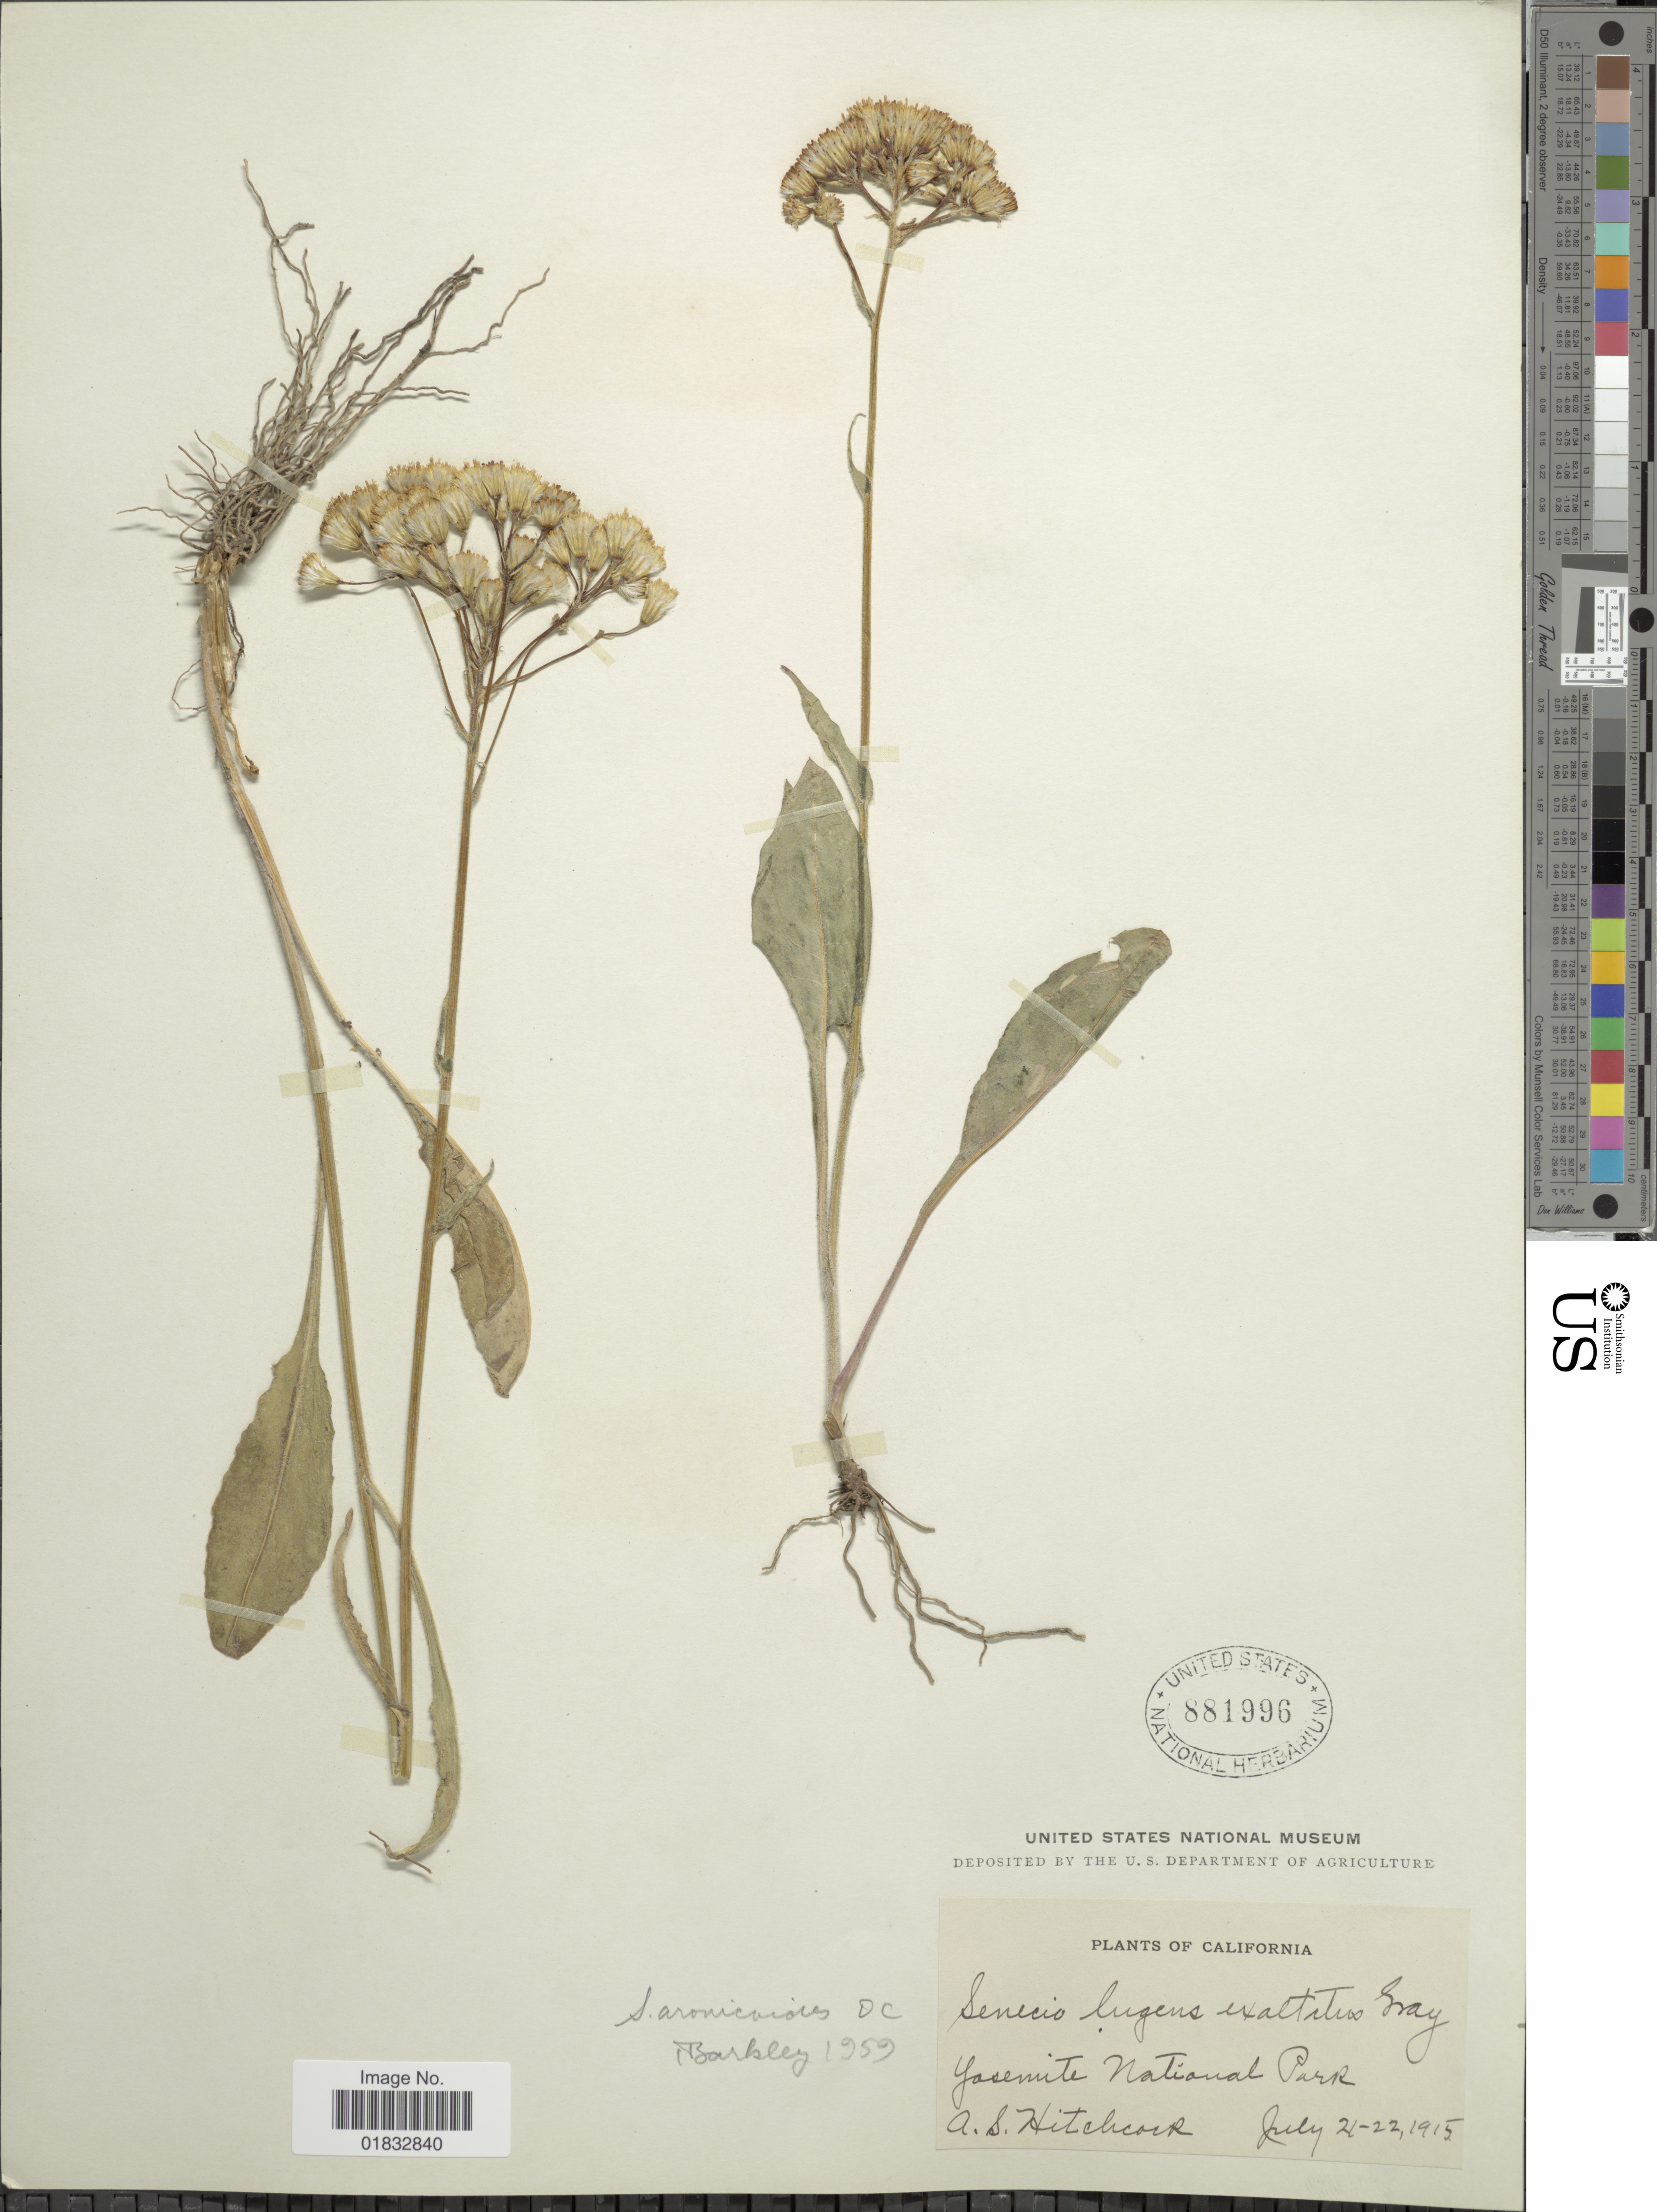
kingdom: Plantae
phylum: Tracheophyta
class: Magnoliopsida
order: Asterales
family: Asteraceae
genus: Senecio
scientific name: Senecio aronicoides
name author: DC.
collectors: A. S. Hitchcock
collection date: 1915-07-21/1915-07-22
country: United States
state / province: California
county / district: Mariposa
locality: Yosemite National Park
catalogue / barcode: US 881996